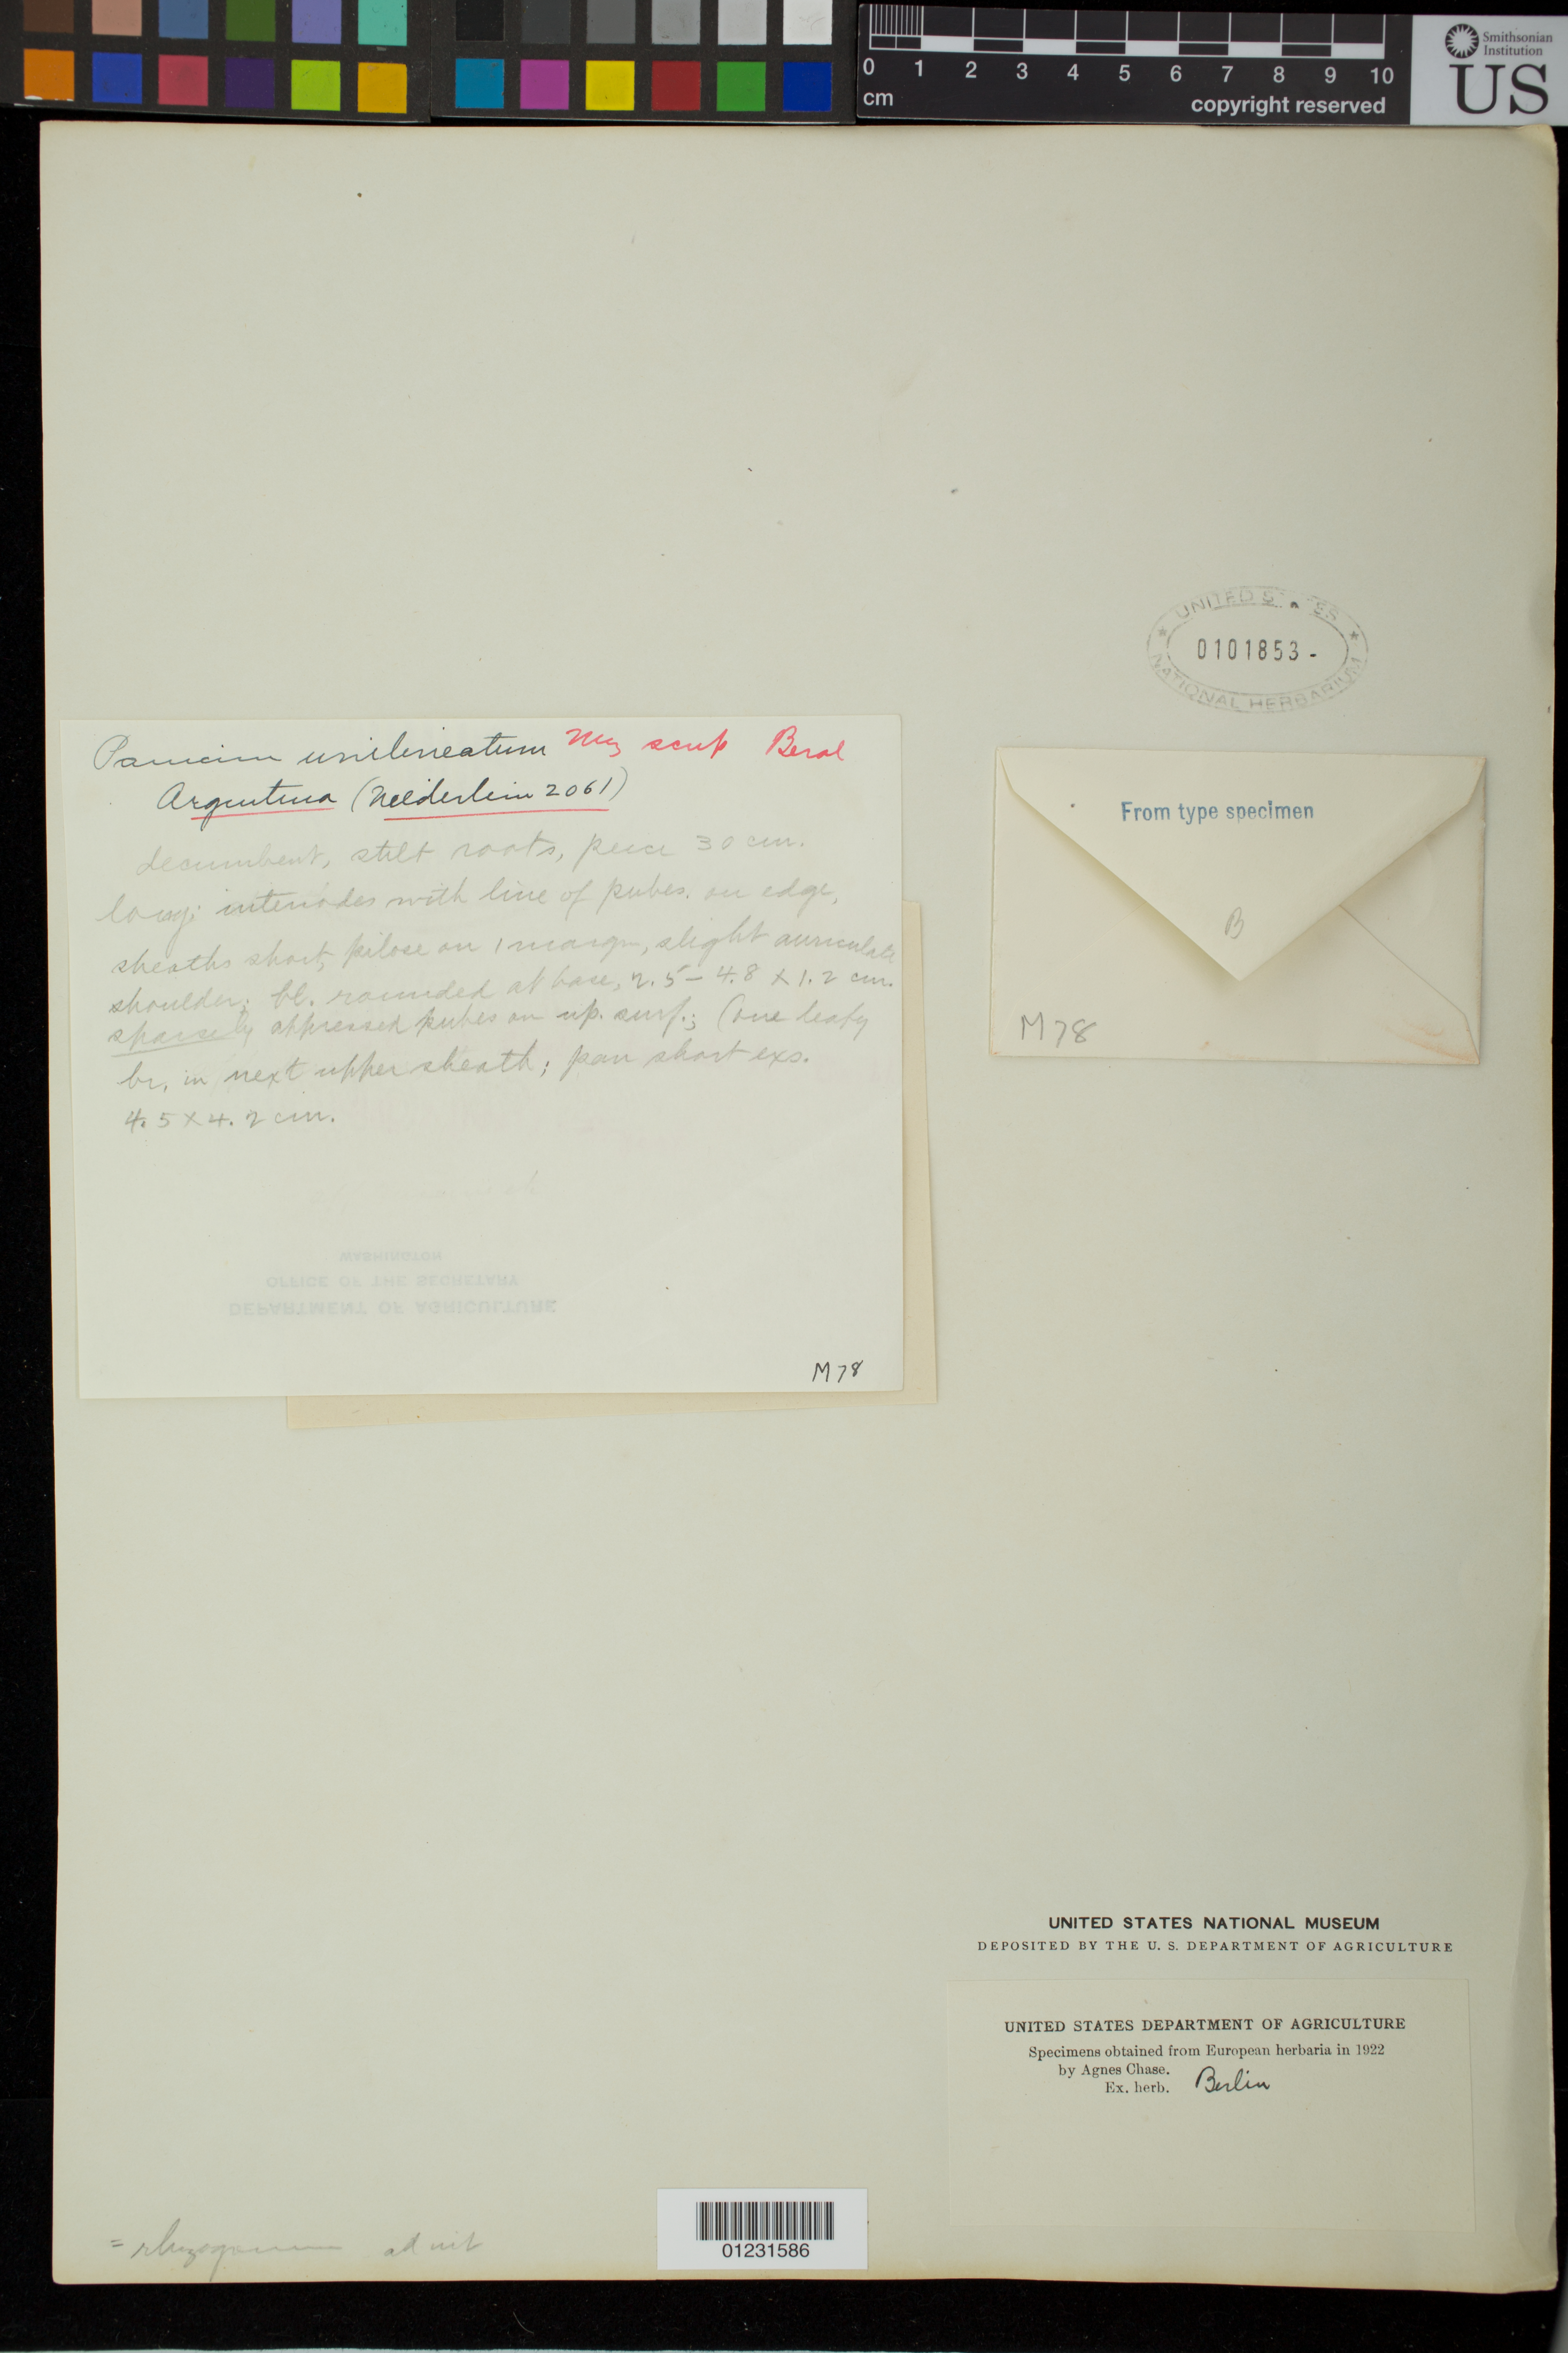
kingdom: Plantae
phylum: Tracheophyta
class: Liliopsida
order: Poales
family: Poaceae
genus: Panicum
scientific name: Panicum unilineatum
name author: Mez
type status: Isotype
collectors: W. Niederlein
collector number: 2061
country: Argentina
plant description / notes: Fragmentary material of type specimen ex herb. Berlin.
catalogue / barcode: US 101853